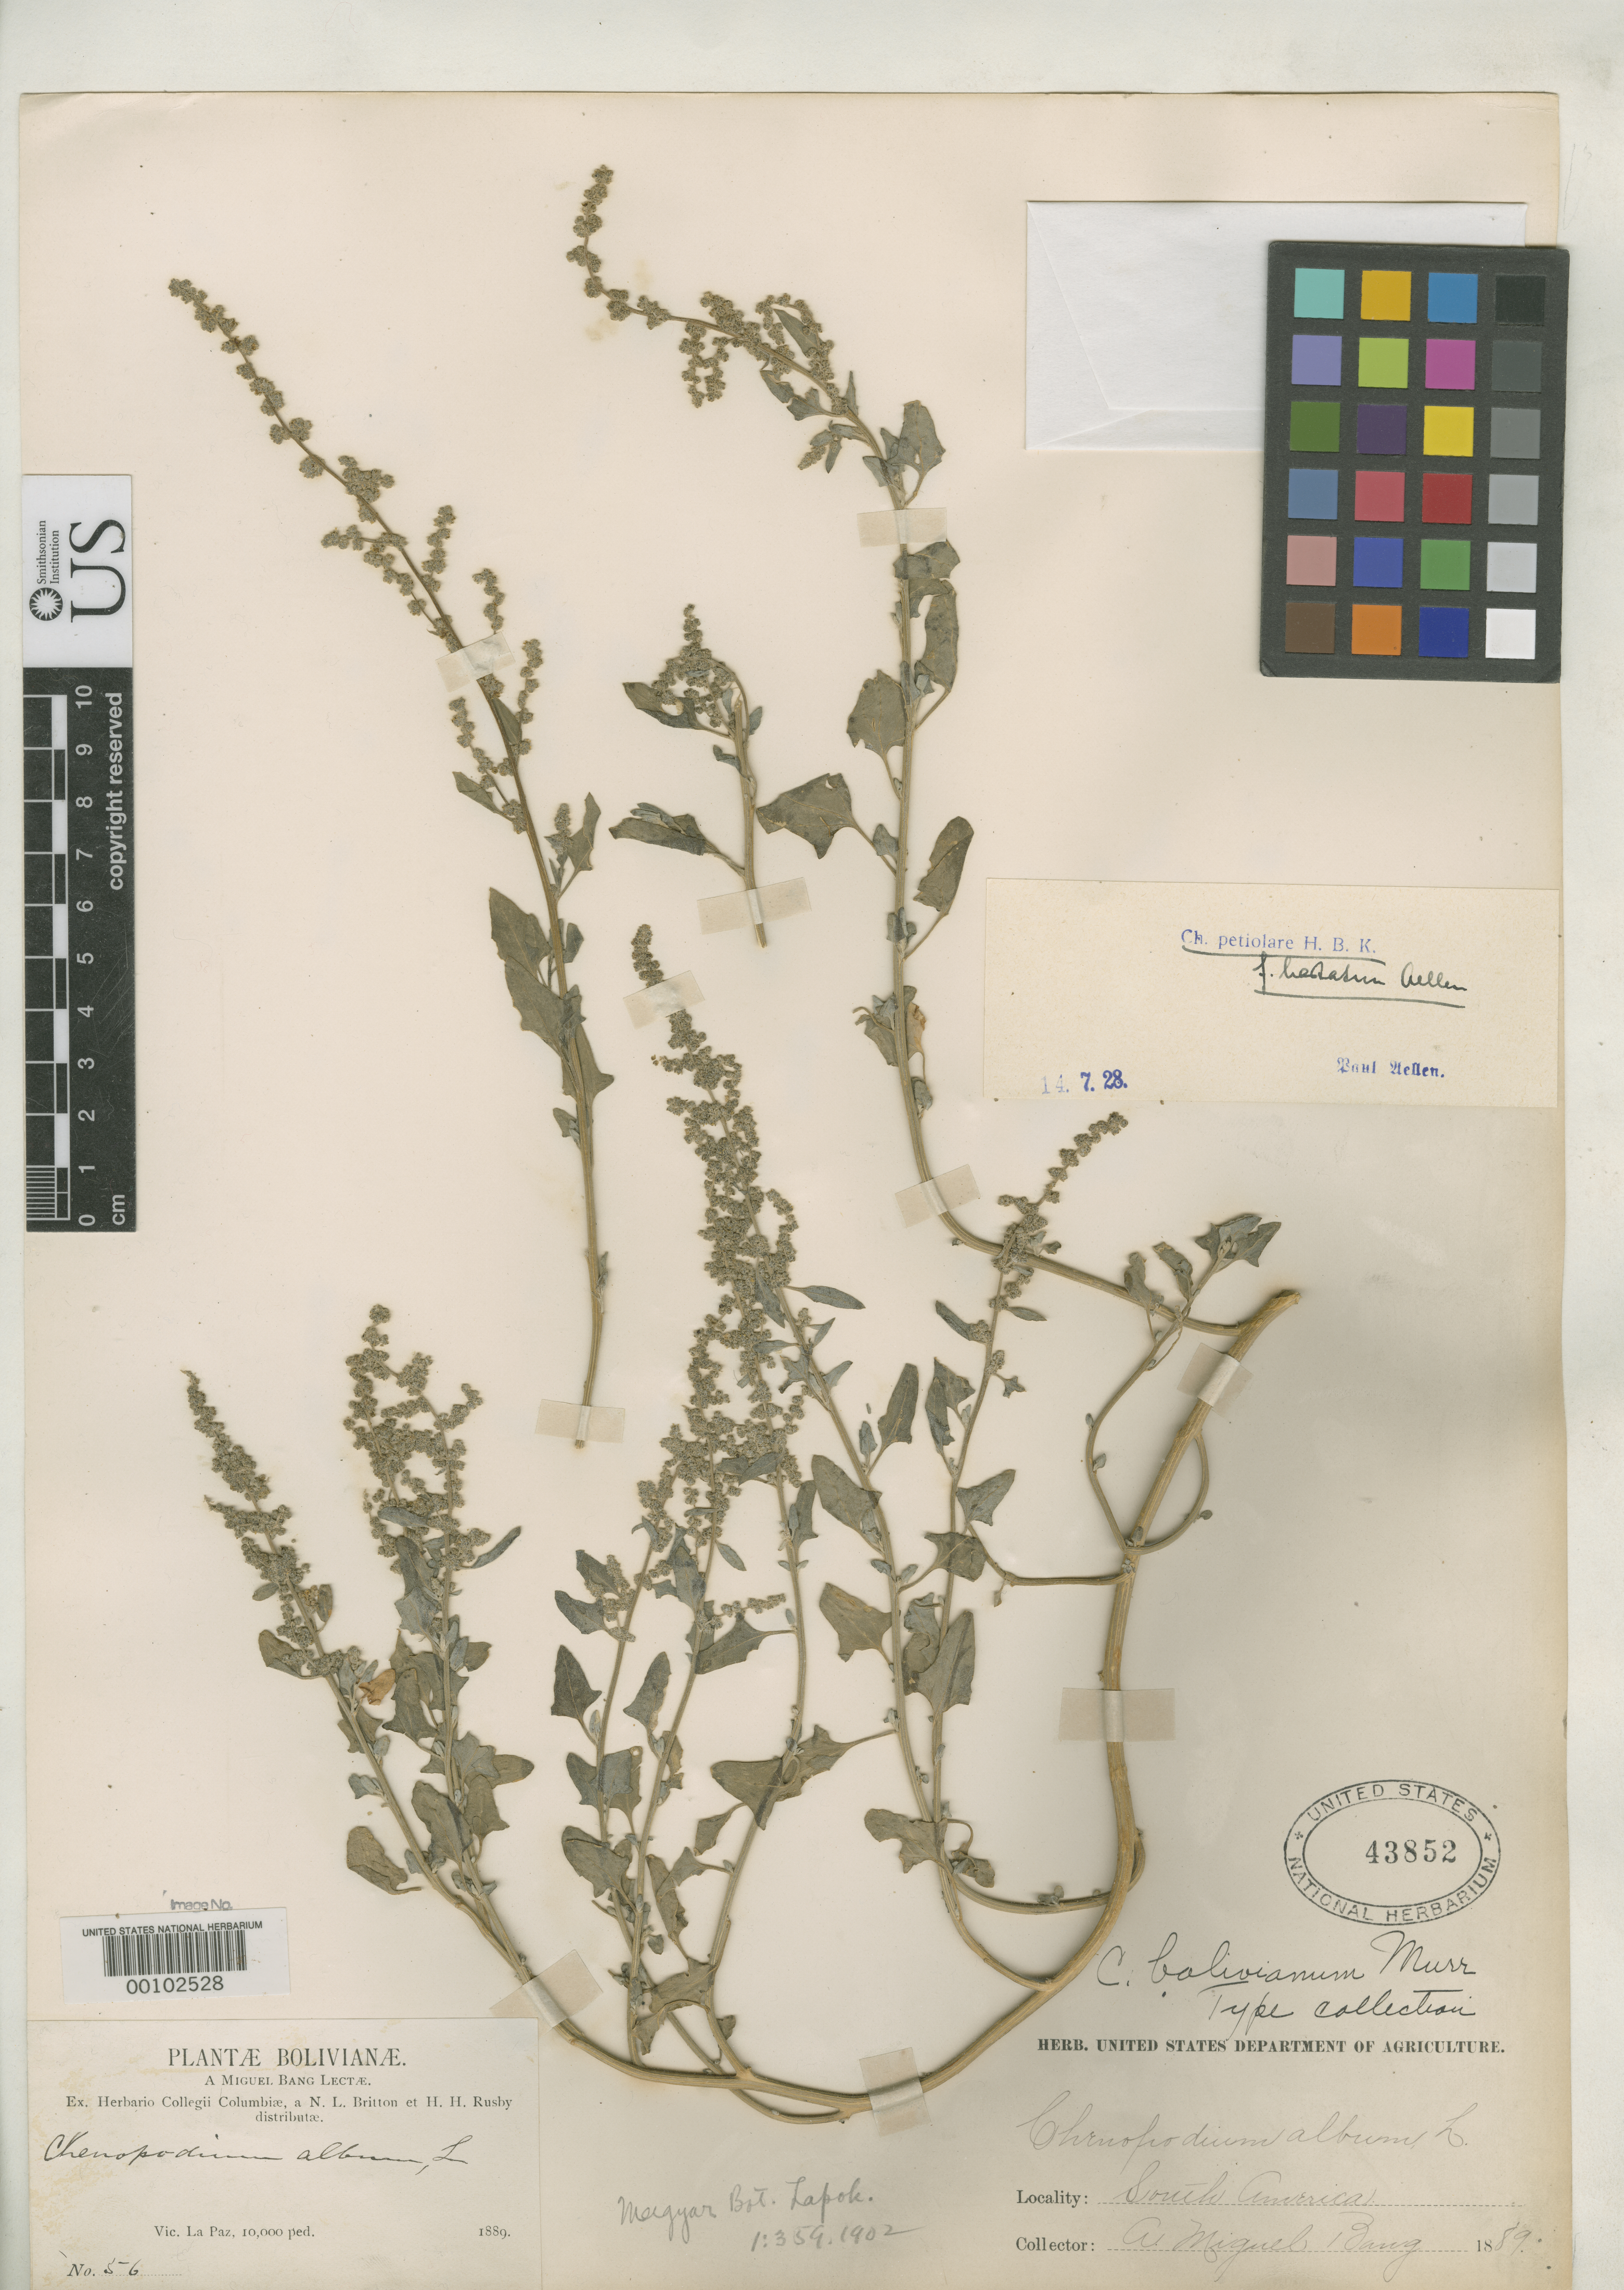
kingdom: Plantae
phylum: Tracheophyta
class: Magnoliopsida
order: Caryophyllales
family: Amaranthaceae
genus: Chenopodium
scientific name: Chenopodium bolivianum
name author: Murr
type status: Type Collection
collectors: M. Bang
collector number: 56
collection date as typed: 1889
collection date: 1889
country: Bolivia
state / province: La Paz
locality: Vic. La Paz.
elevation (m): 3048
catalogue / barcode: US 43852